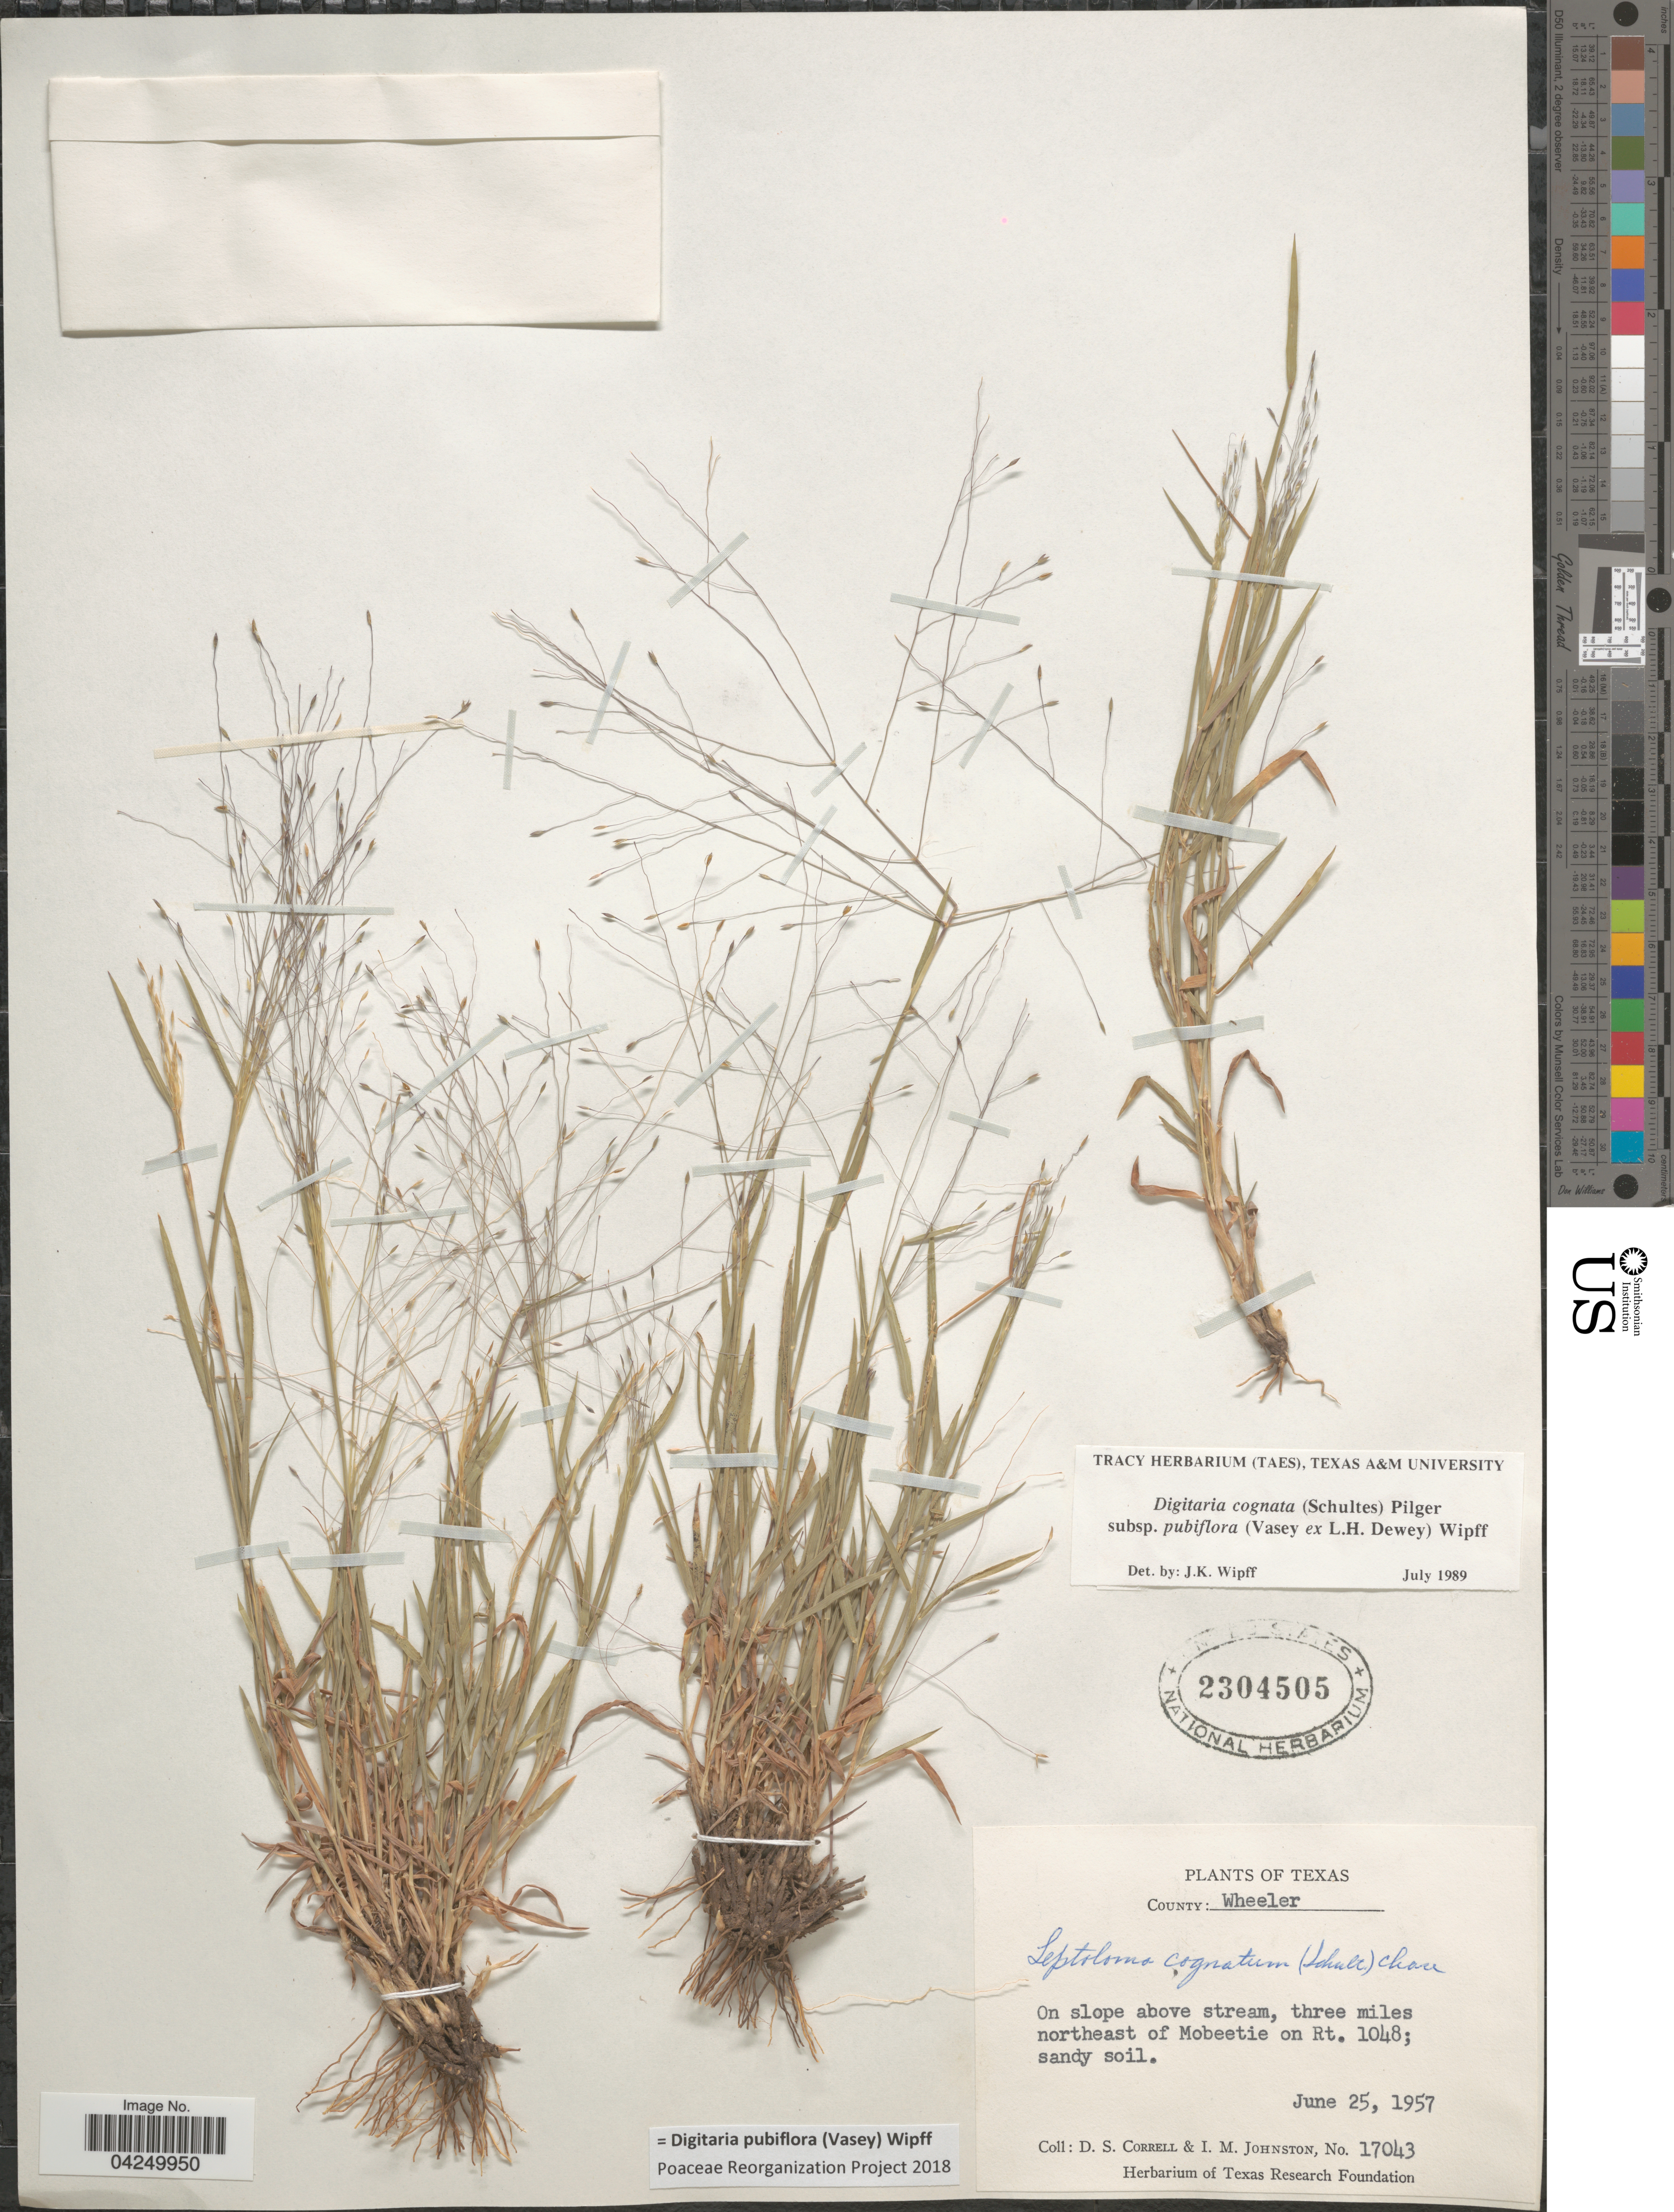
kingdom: Plantae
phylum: Tracheophyta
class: Liliopsida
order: Poales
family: Poaceae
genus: Digitaria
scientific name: Digitaria pubiflora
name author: (Vasey) Wipff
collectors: D. S. Correll & I.M. Johnston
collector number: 17043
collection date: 1957-06-25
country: United States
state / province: Texas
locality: County: Wheeler. On slope above stream, three miles northeast of Mobeetie on Rt. 1048.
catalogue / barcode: US 2304505